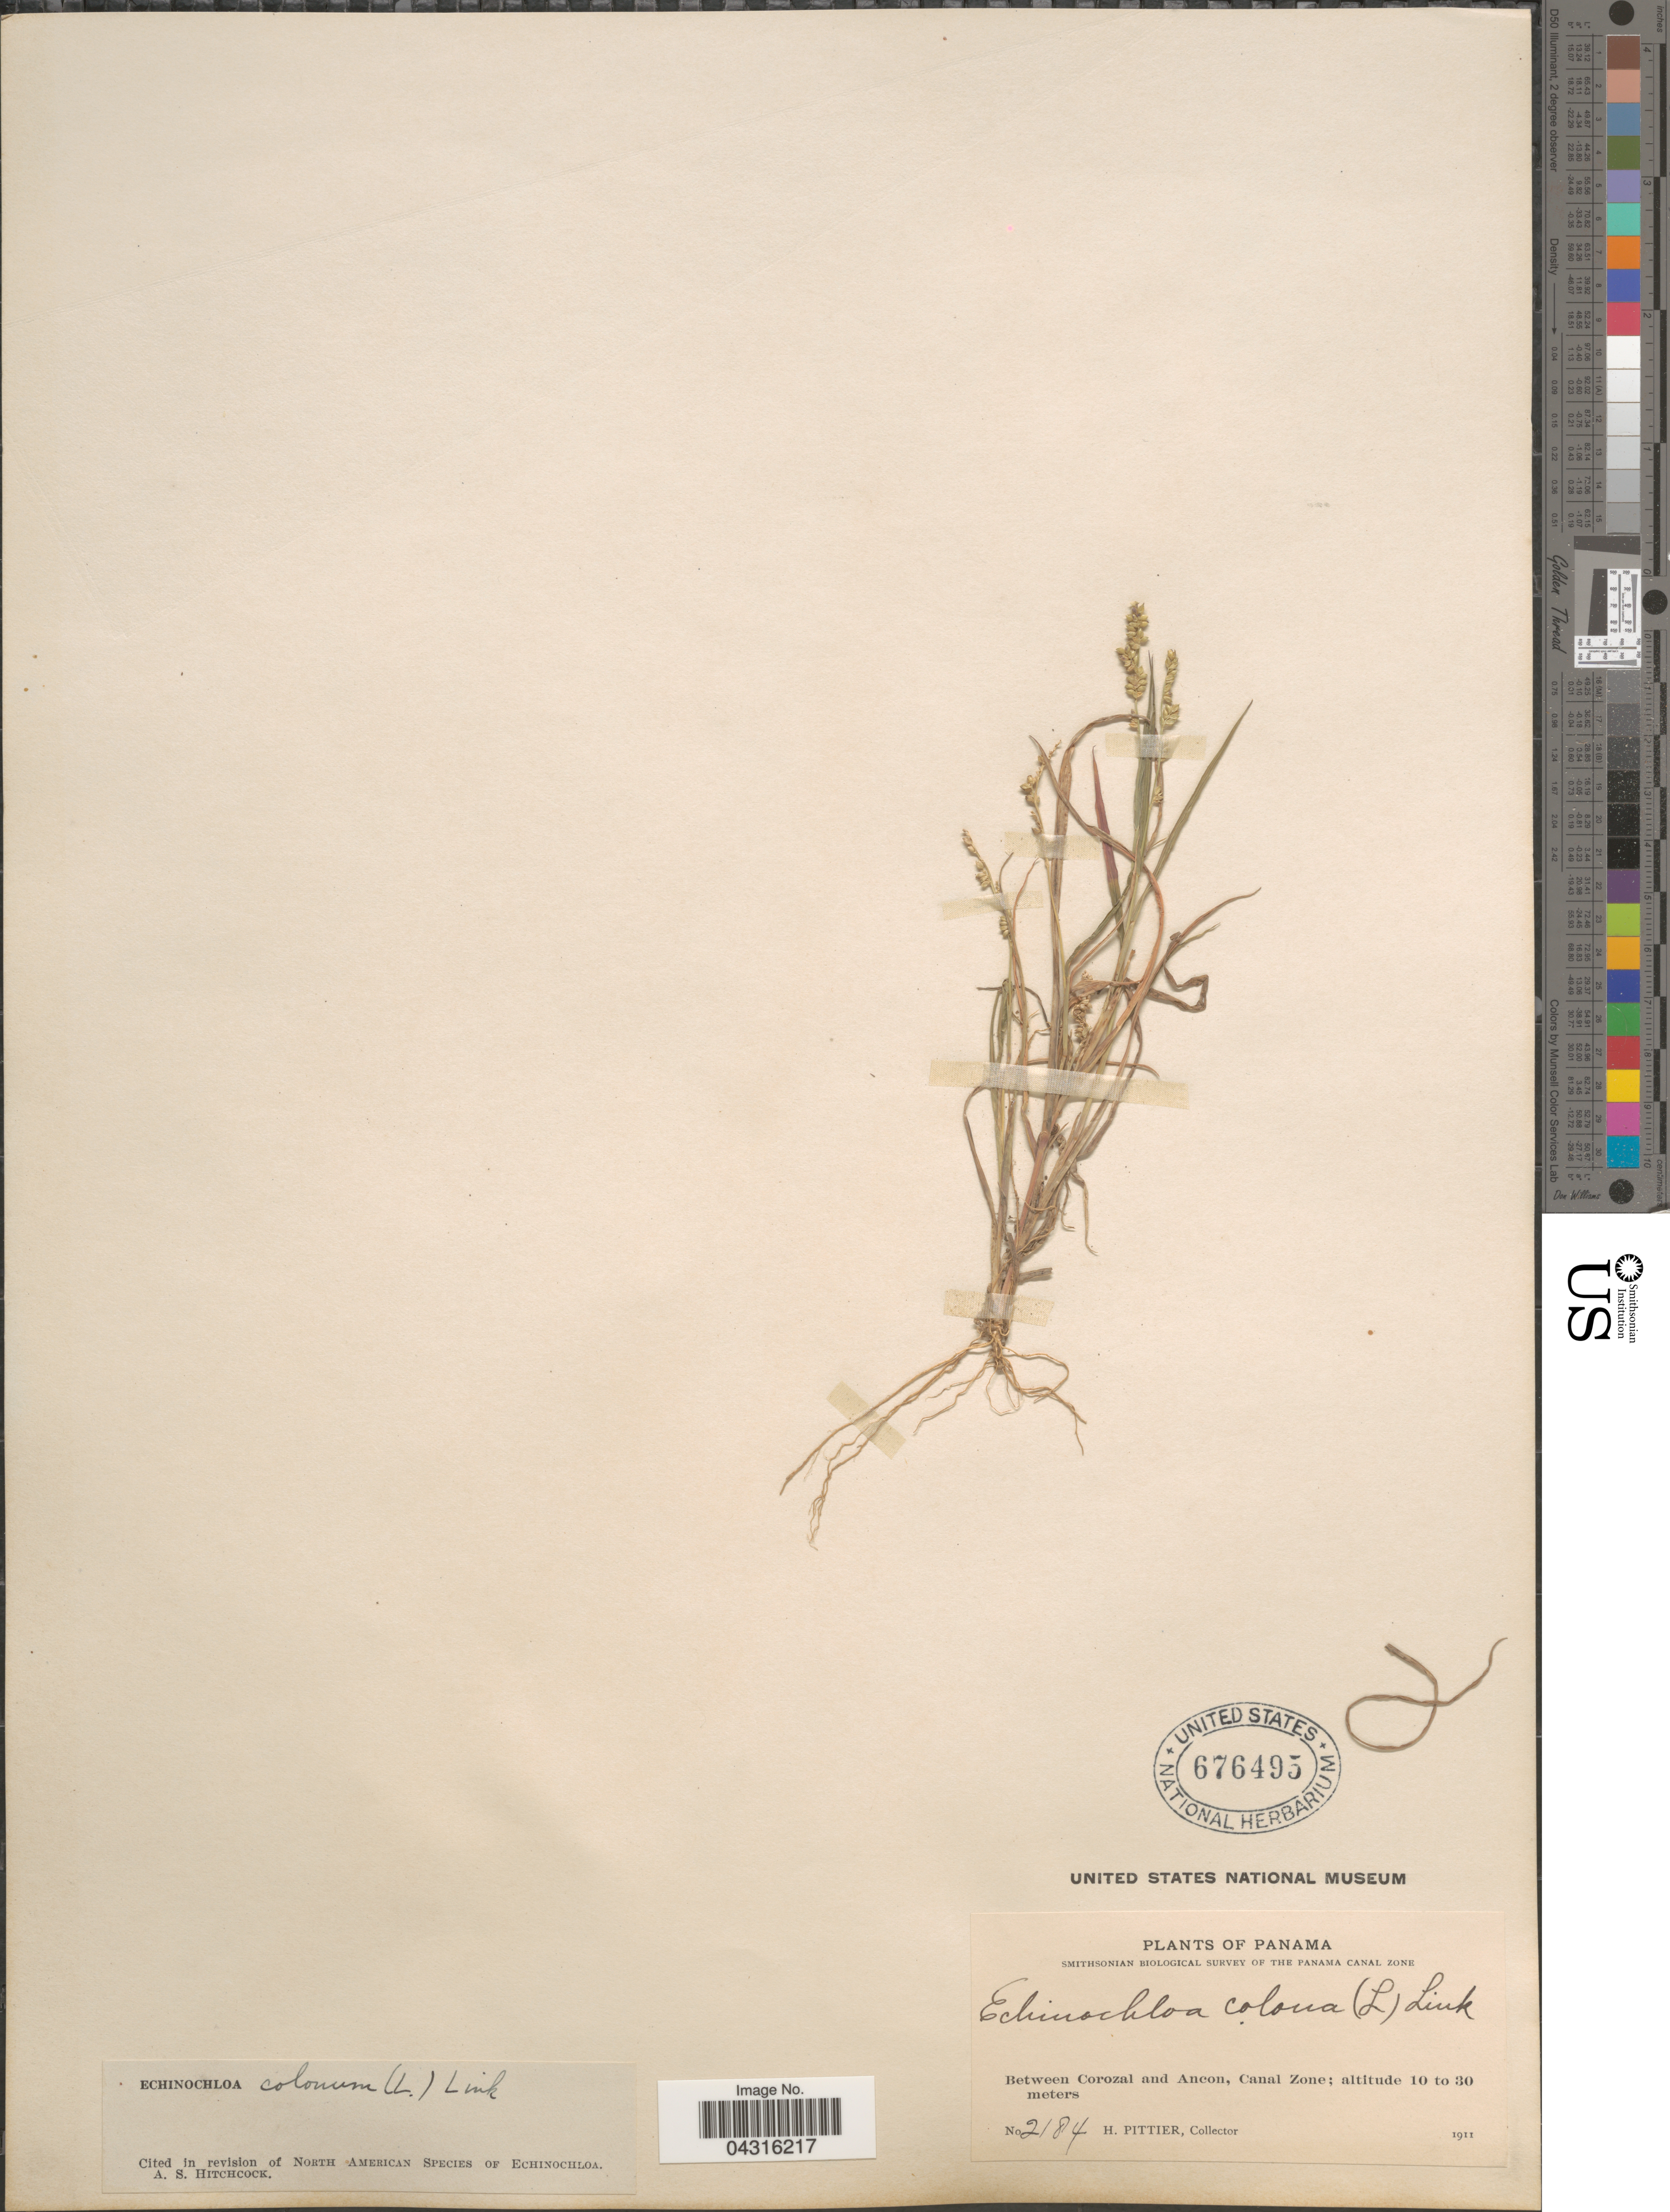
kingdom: Plantae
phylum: Tracheophyta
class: Liliopsida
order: Poales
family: Poaceae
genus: Echinochloa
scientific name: Echinochloa colona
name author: (L.) Link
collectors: H. F. Pittier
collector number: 2184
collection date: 1911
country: Panama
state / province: Colón / Panamá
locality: Smithsonian Biological Survey of the Panama Canal Zone. Between Corozal and Ancon, Canal Zone.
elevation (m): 10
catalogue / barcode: US 676495